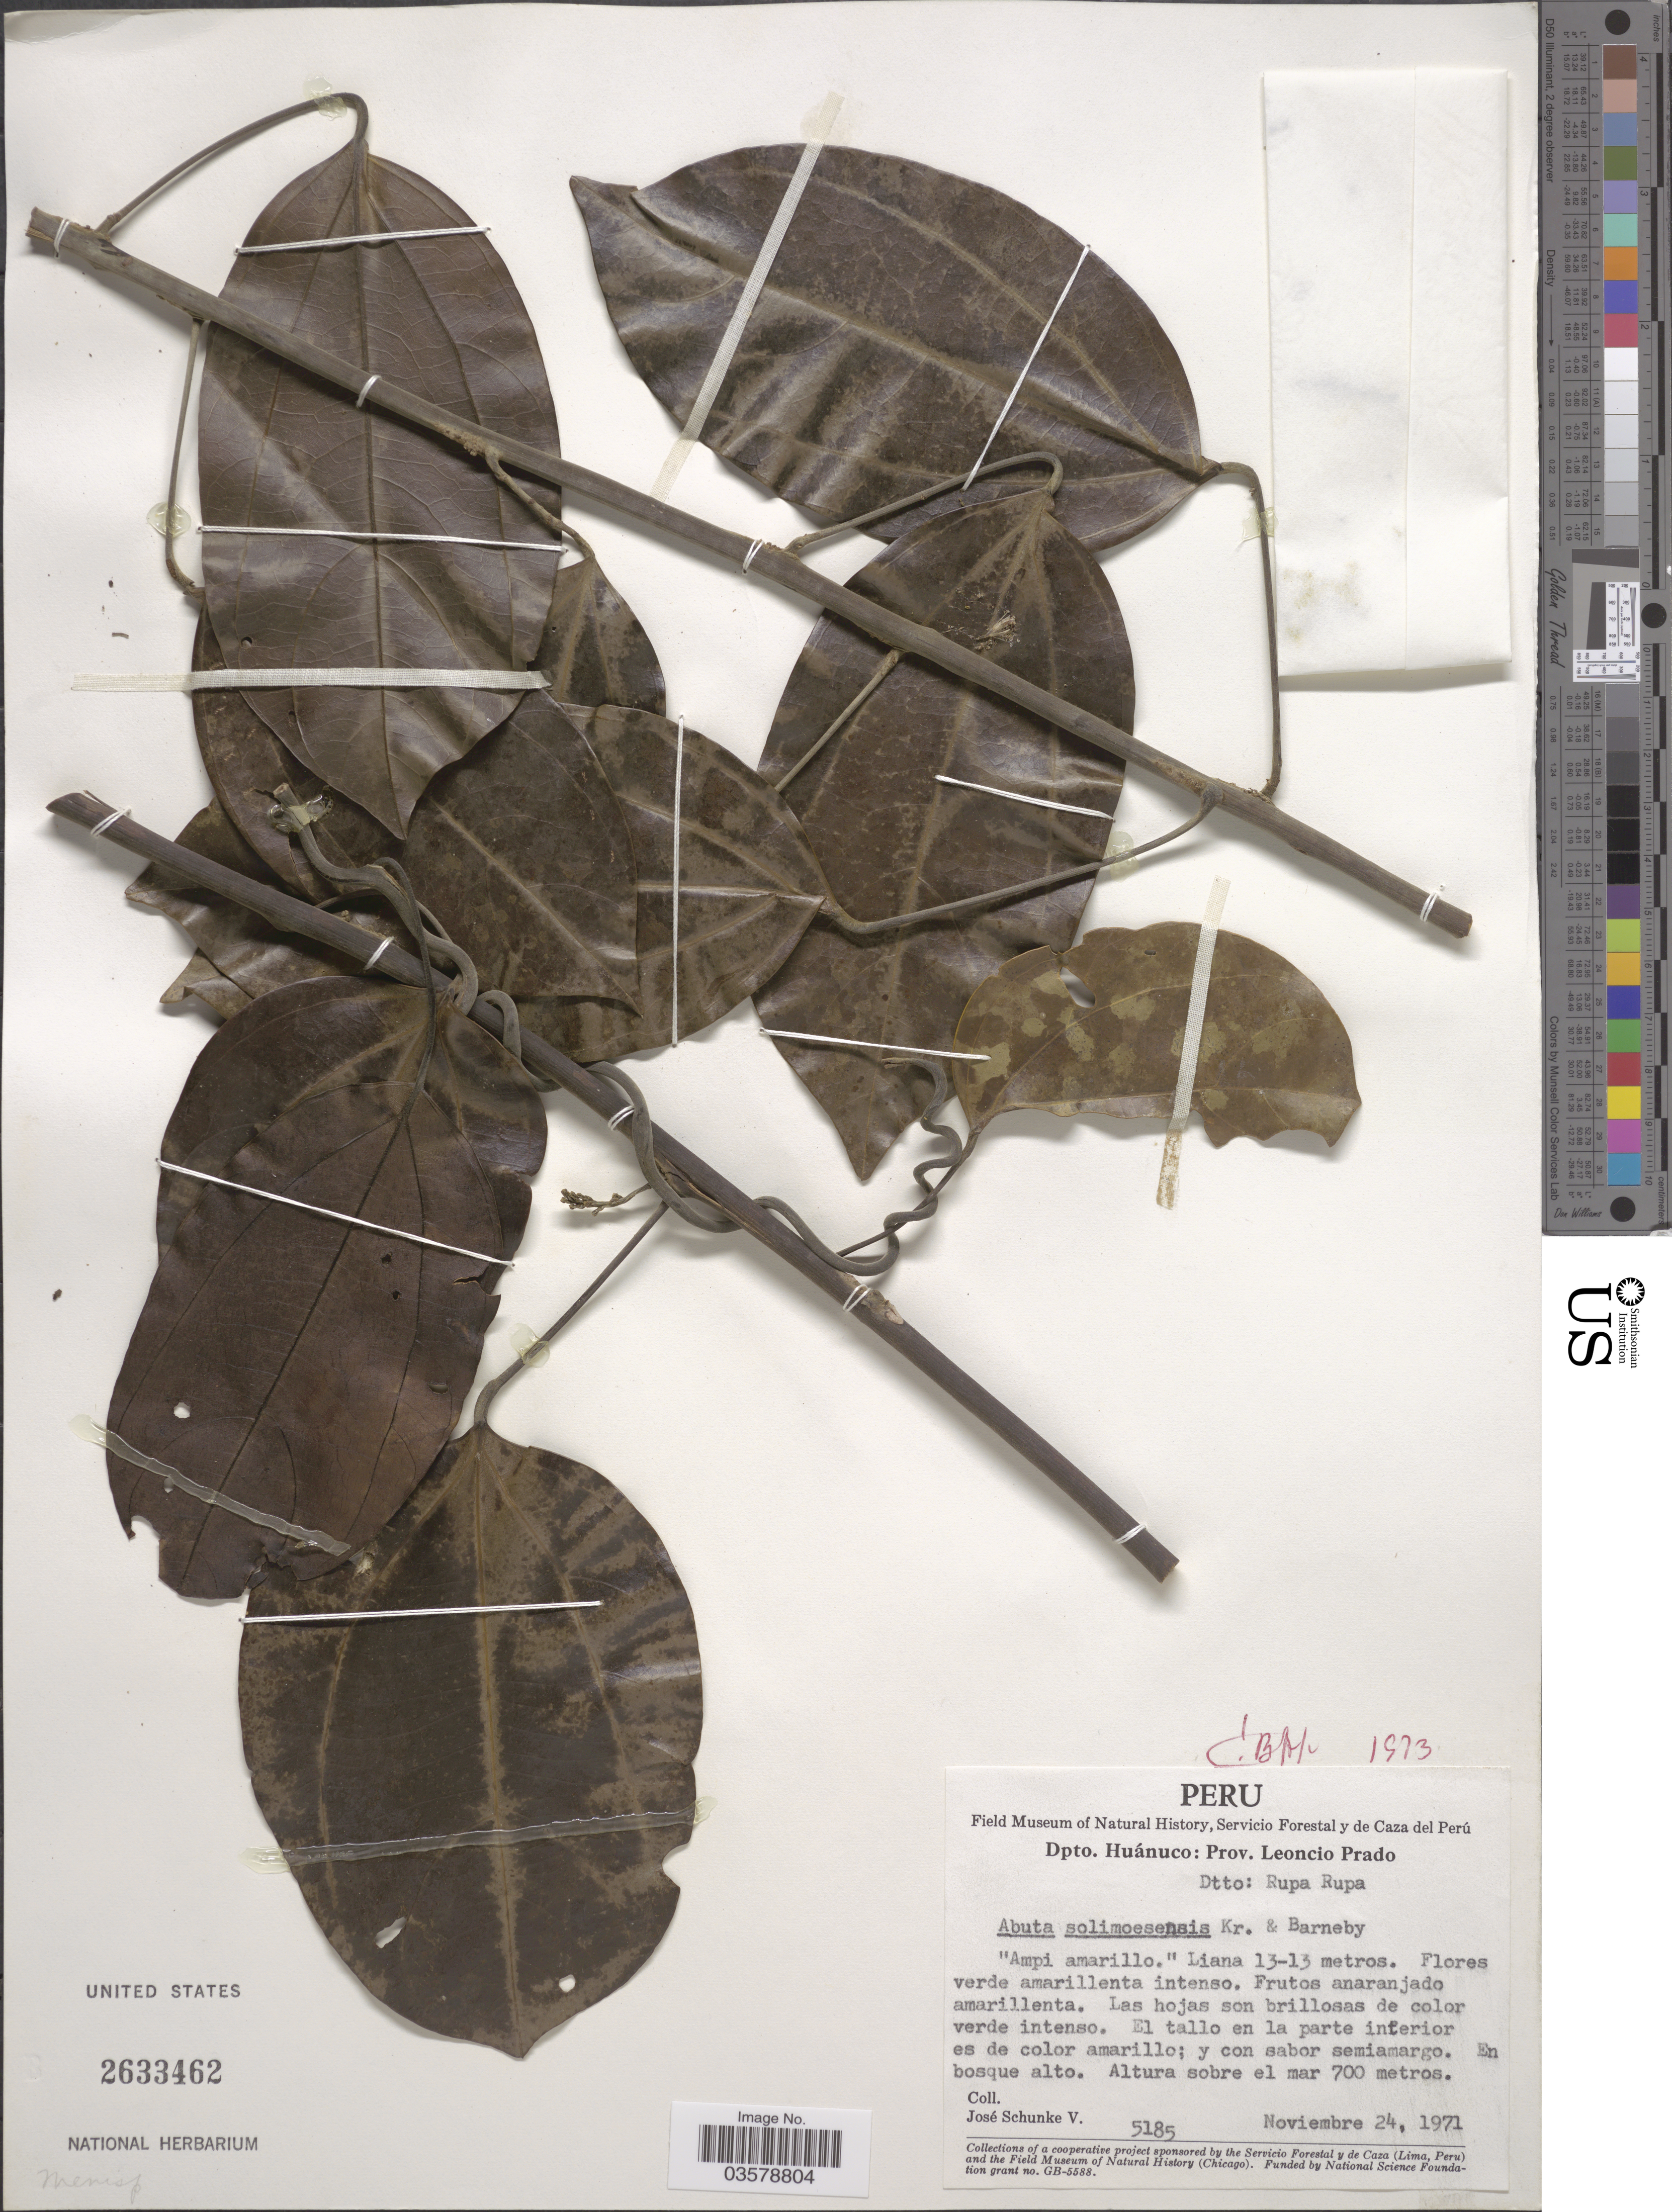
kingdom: Plantae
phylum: Tracheophyta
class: Magnoliopsida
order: Ranunculales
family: Menispermaceae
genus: Abuta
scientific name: Abuta solimoesensis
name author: Krukoff & Barneby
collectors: J. Schunke Vigo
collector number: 5185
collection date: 1971-11-24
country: Peru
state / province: Huánuco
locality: Dpto. Huánuco: Prov. Leoncio Prado. Dtto: Rupa Rupa.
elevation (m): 700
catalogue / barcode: US 2633462